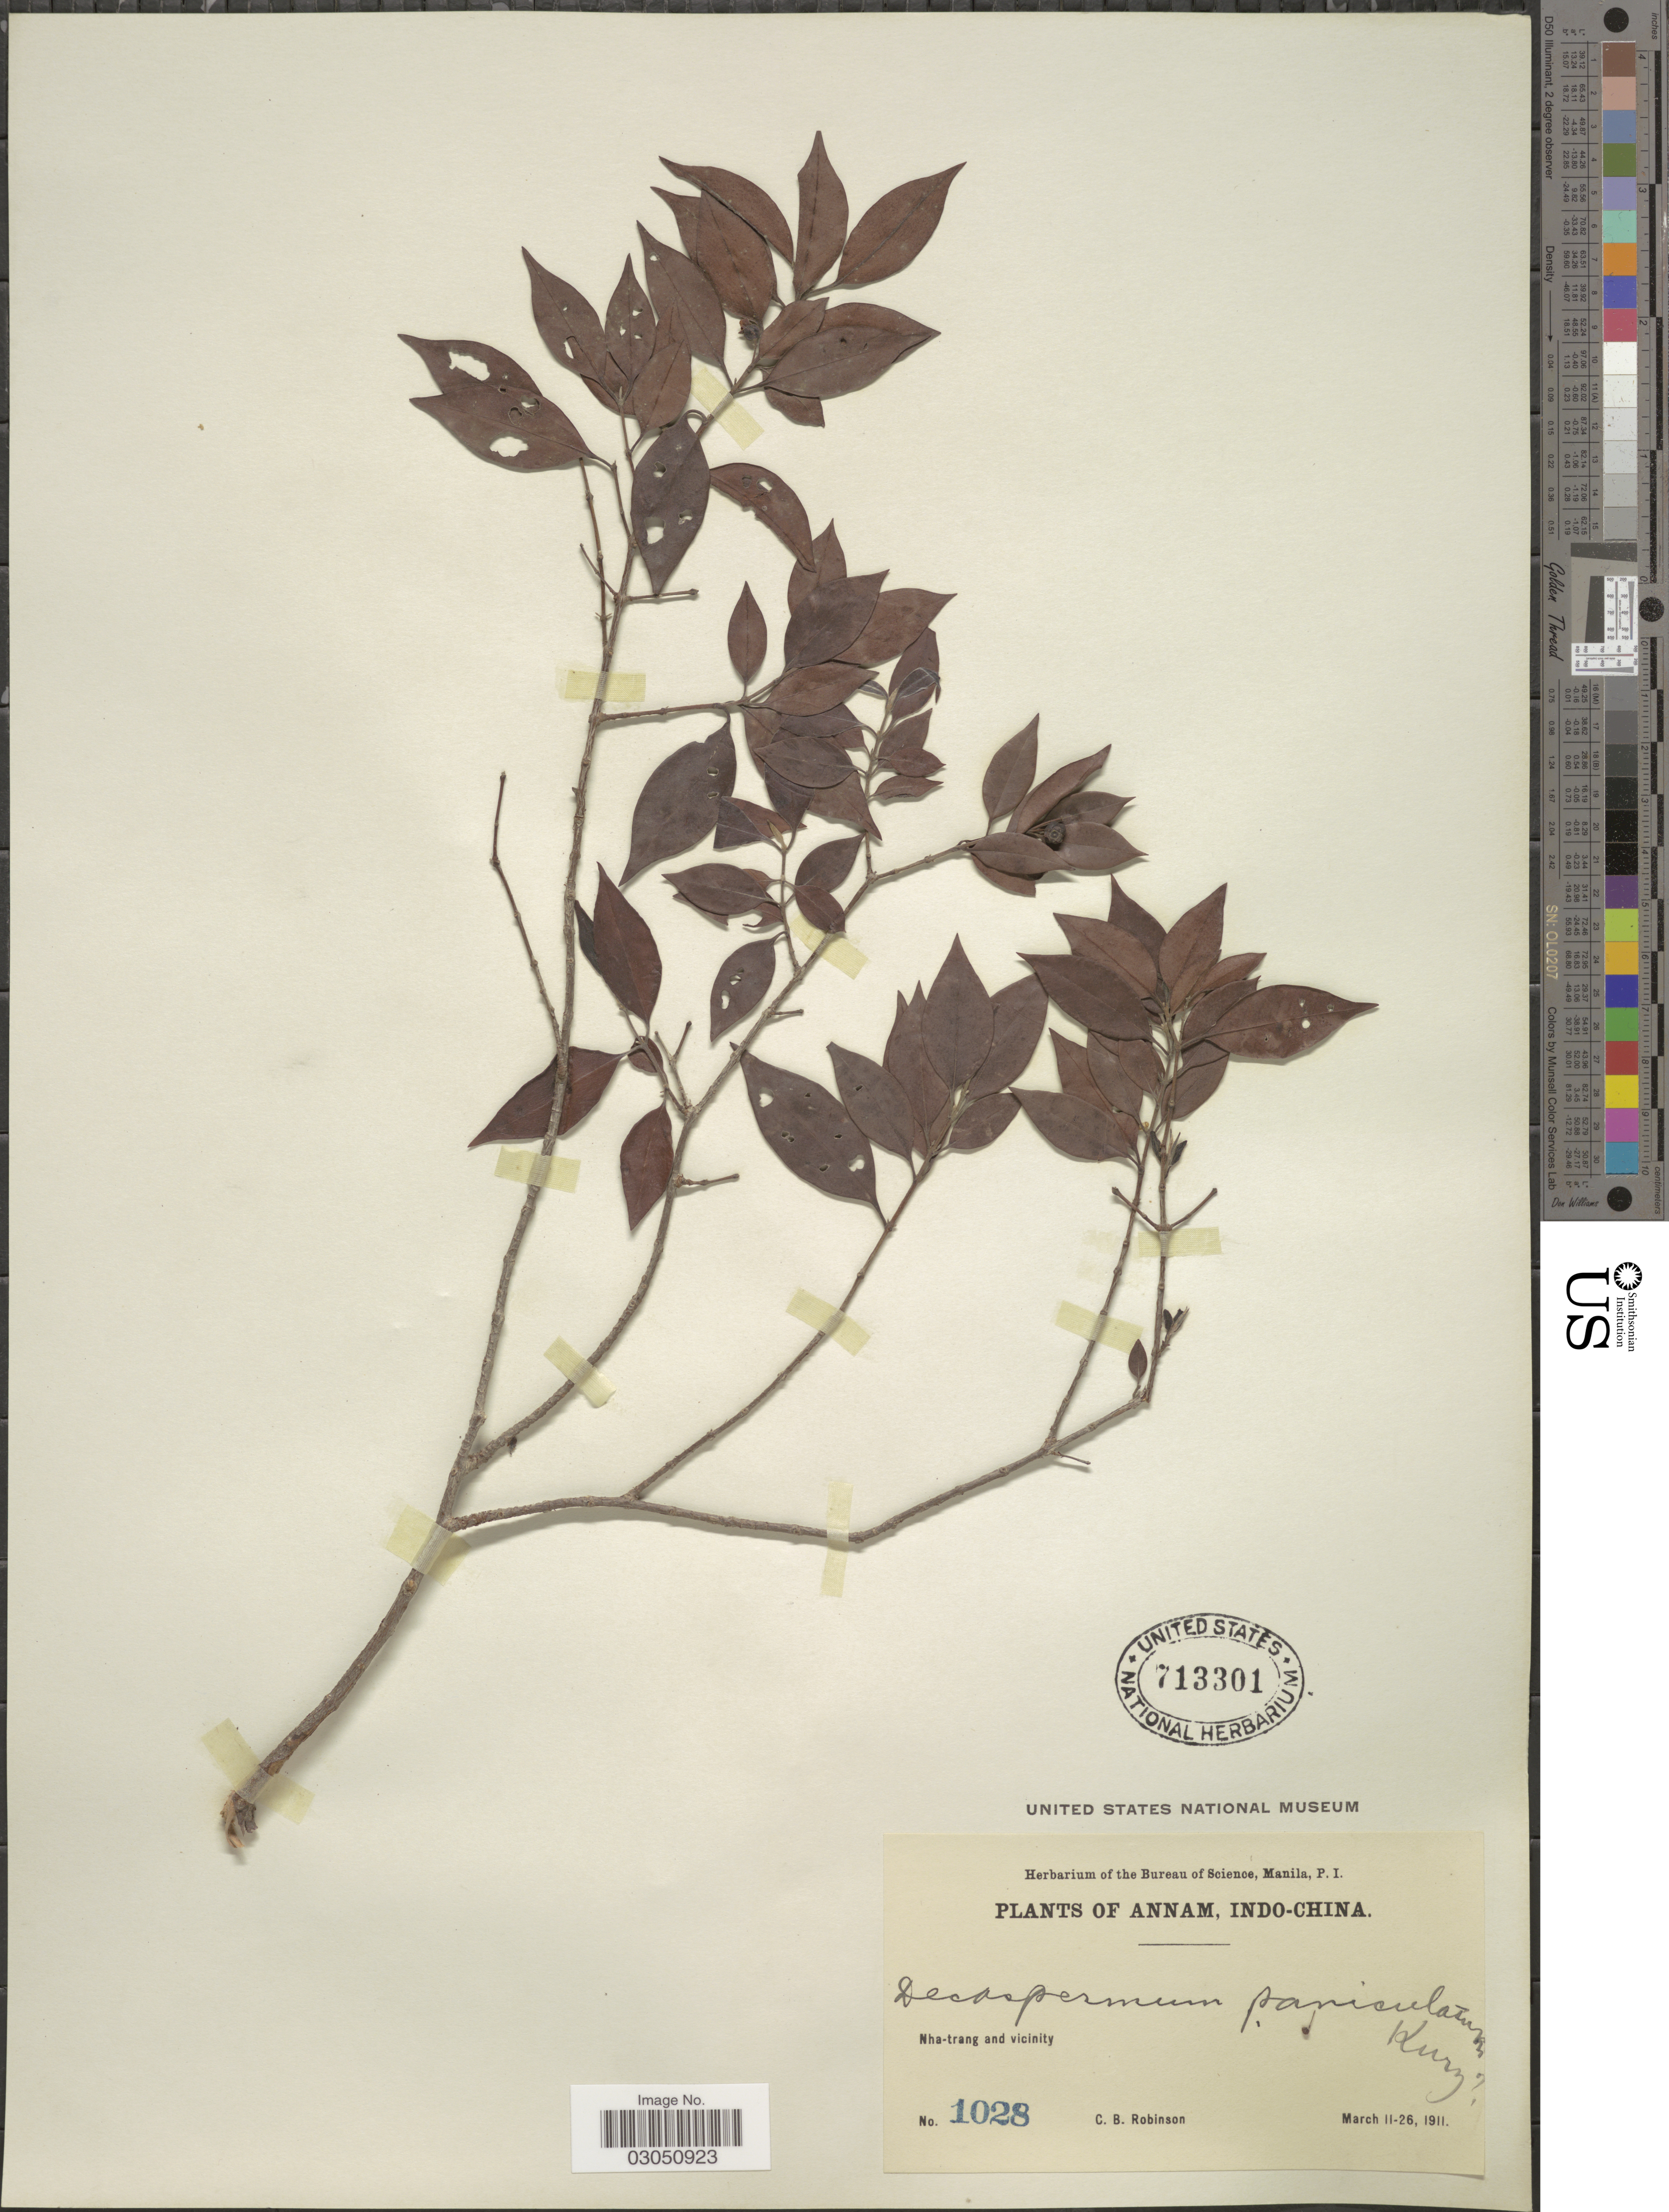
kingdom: Plantae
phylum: Tracheophyta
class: Magnoliopsida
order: Myrtales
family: Myrtaceae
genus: Decaspermum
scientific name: Decaspermum parviflorum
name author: (Lam.) A.J. Scott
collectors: C. Robinson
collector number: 1028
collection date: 1911-03-11/1911-03-26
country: Vietnam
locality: Annam, Indo-China. Nha-trang and vicinity.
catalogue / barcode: US 713301